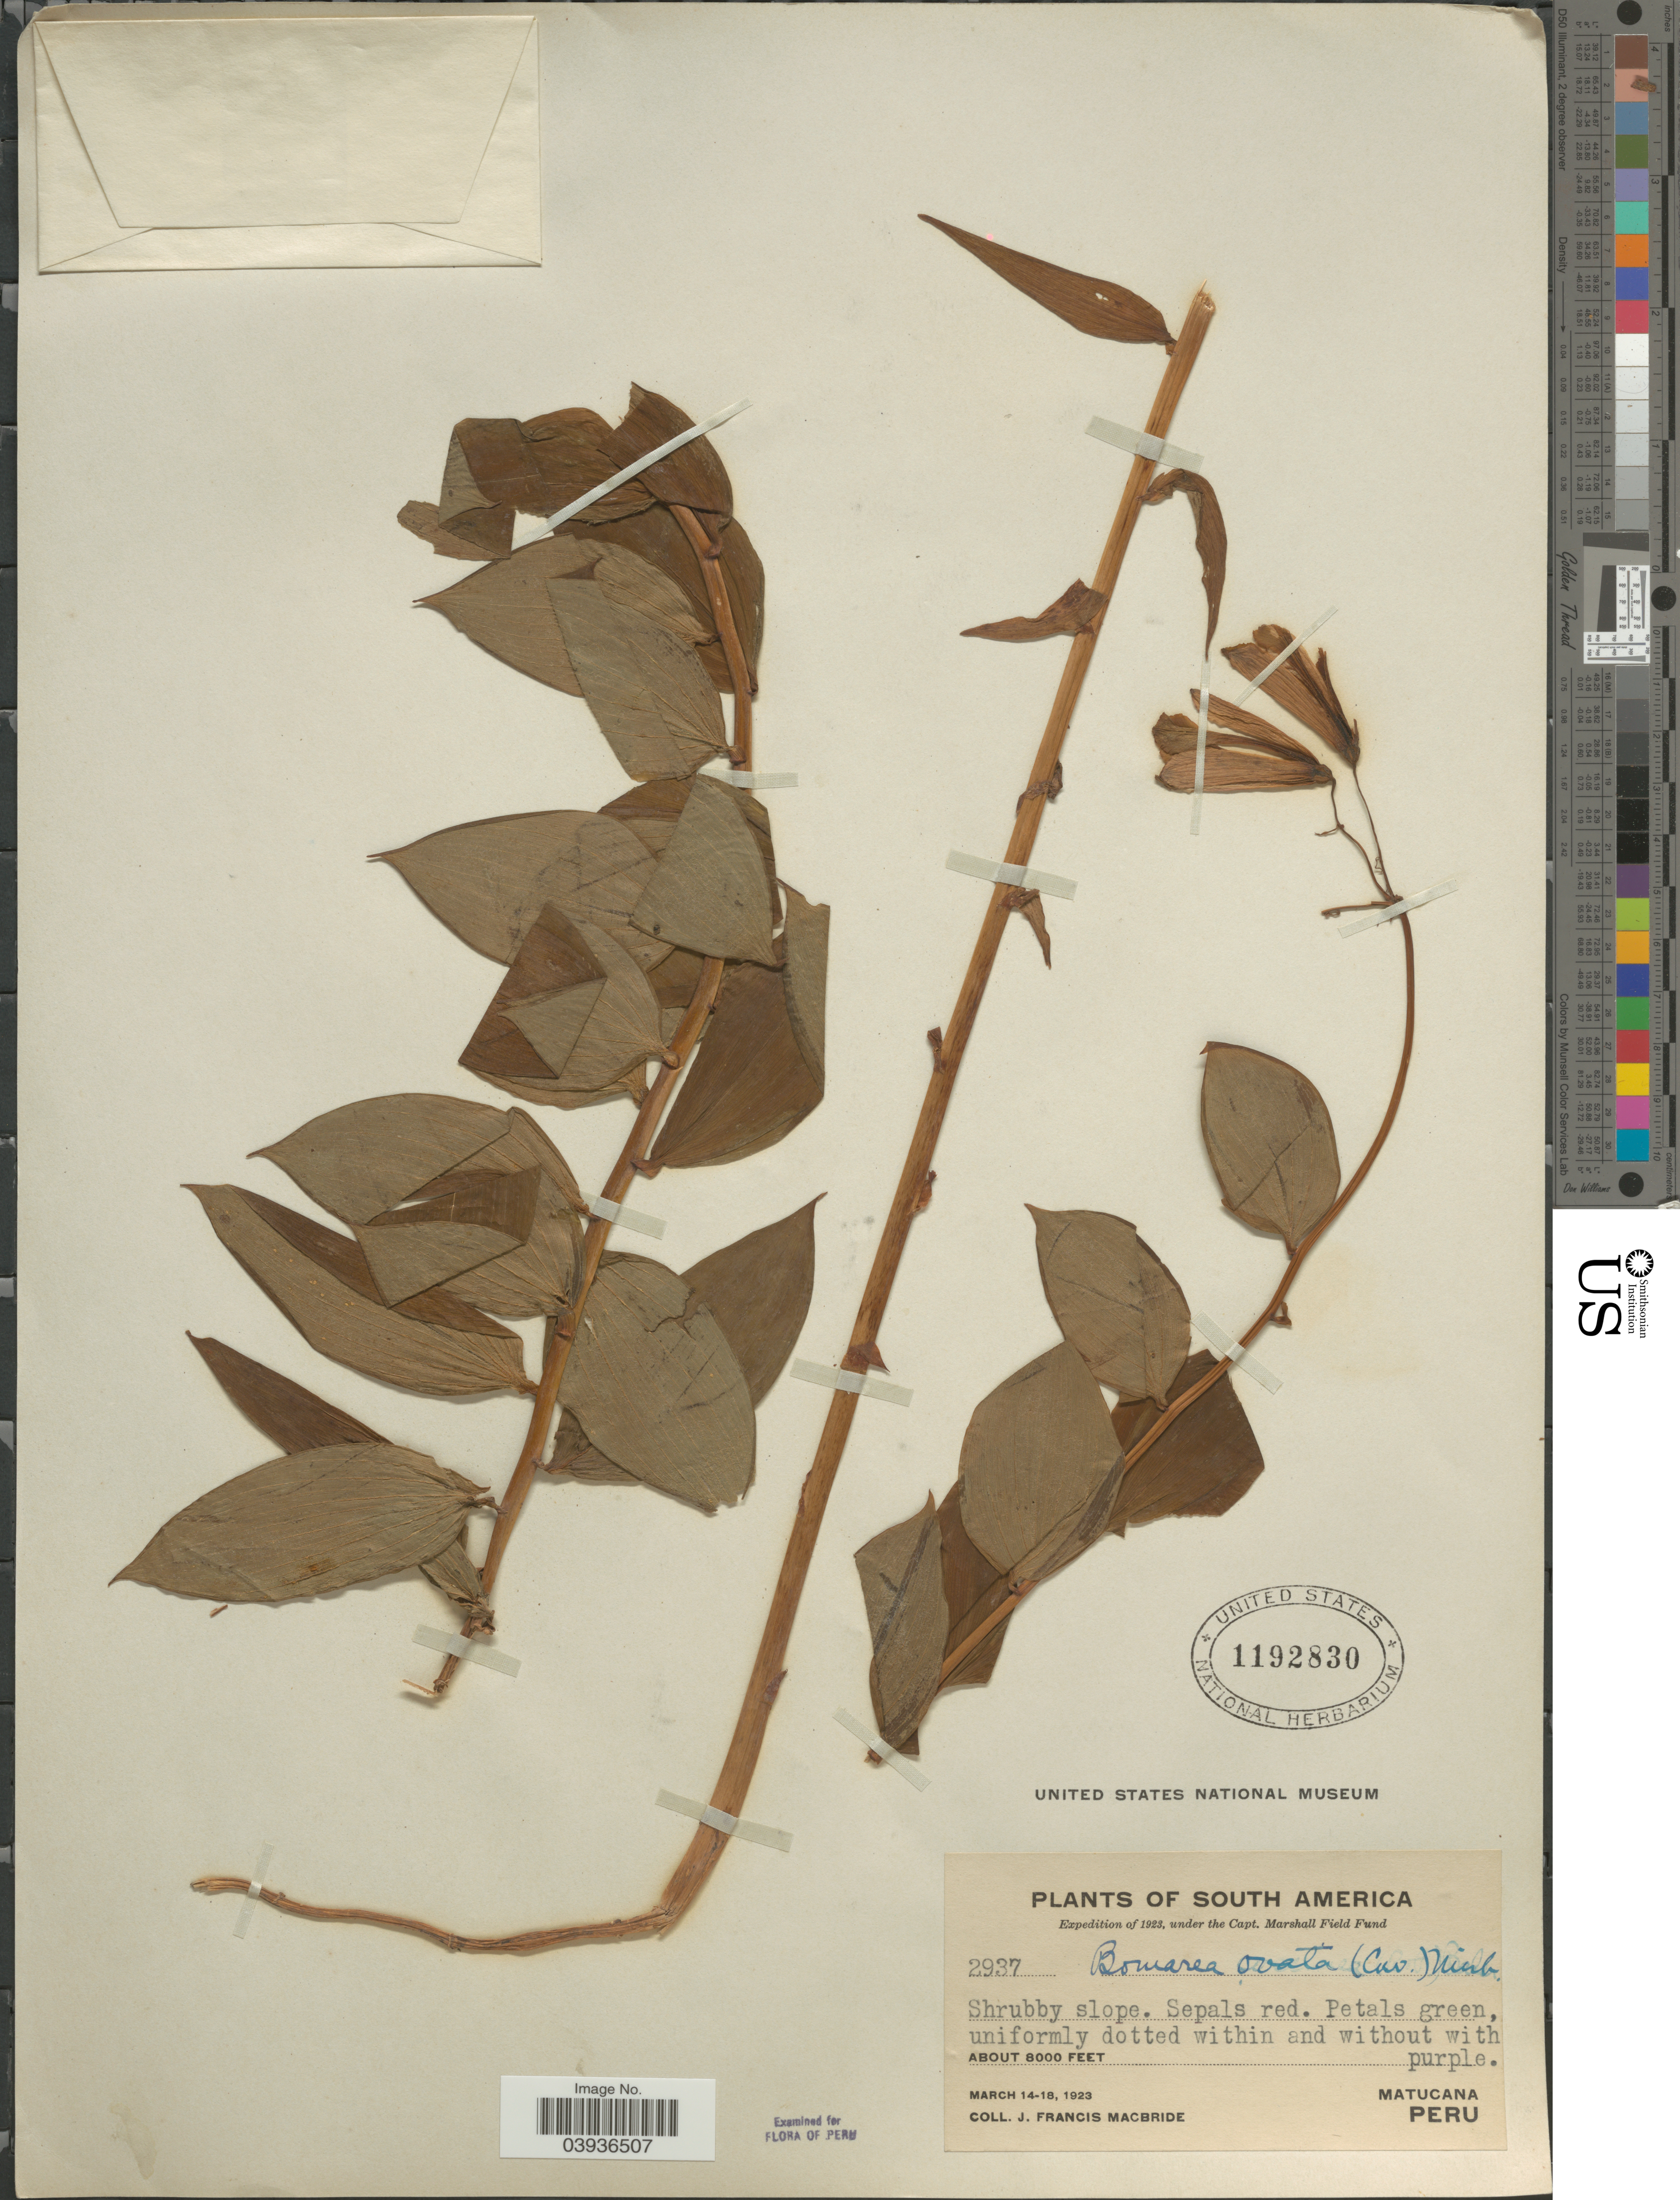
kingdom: Plantae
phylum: Tracheophyta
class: Liliopsida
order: Liliales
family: Alstroemeriaceae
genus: Bomarea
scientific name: Bomarea ovata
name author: (Cav.) Mirb.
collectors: J. F. Macbride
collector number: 2937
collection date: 1923-03-14/1923-03-18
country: Peru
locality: Matucana.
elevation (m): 2438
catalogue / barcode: US 1192830